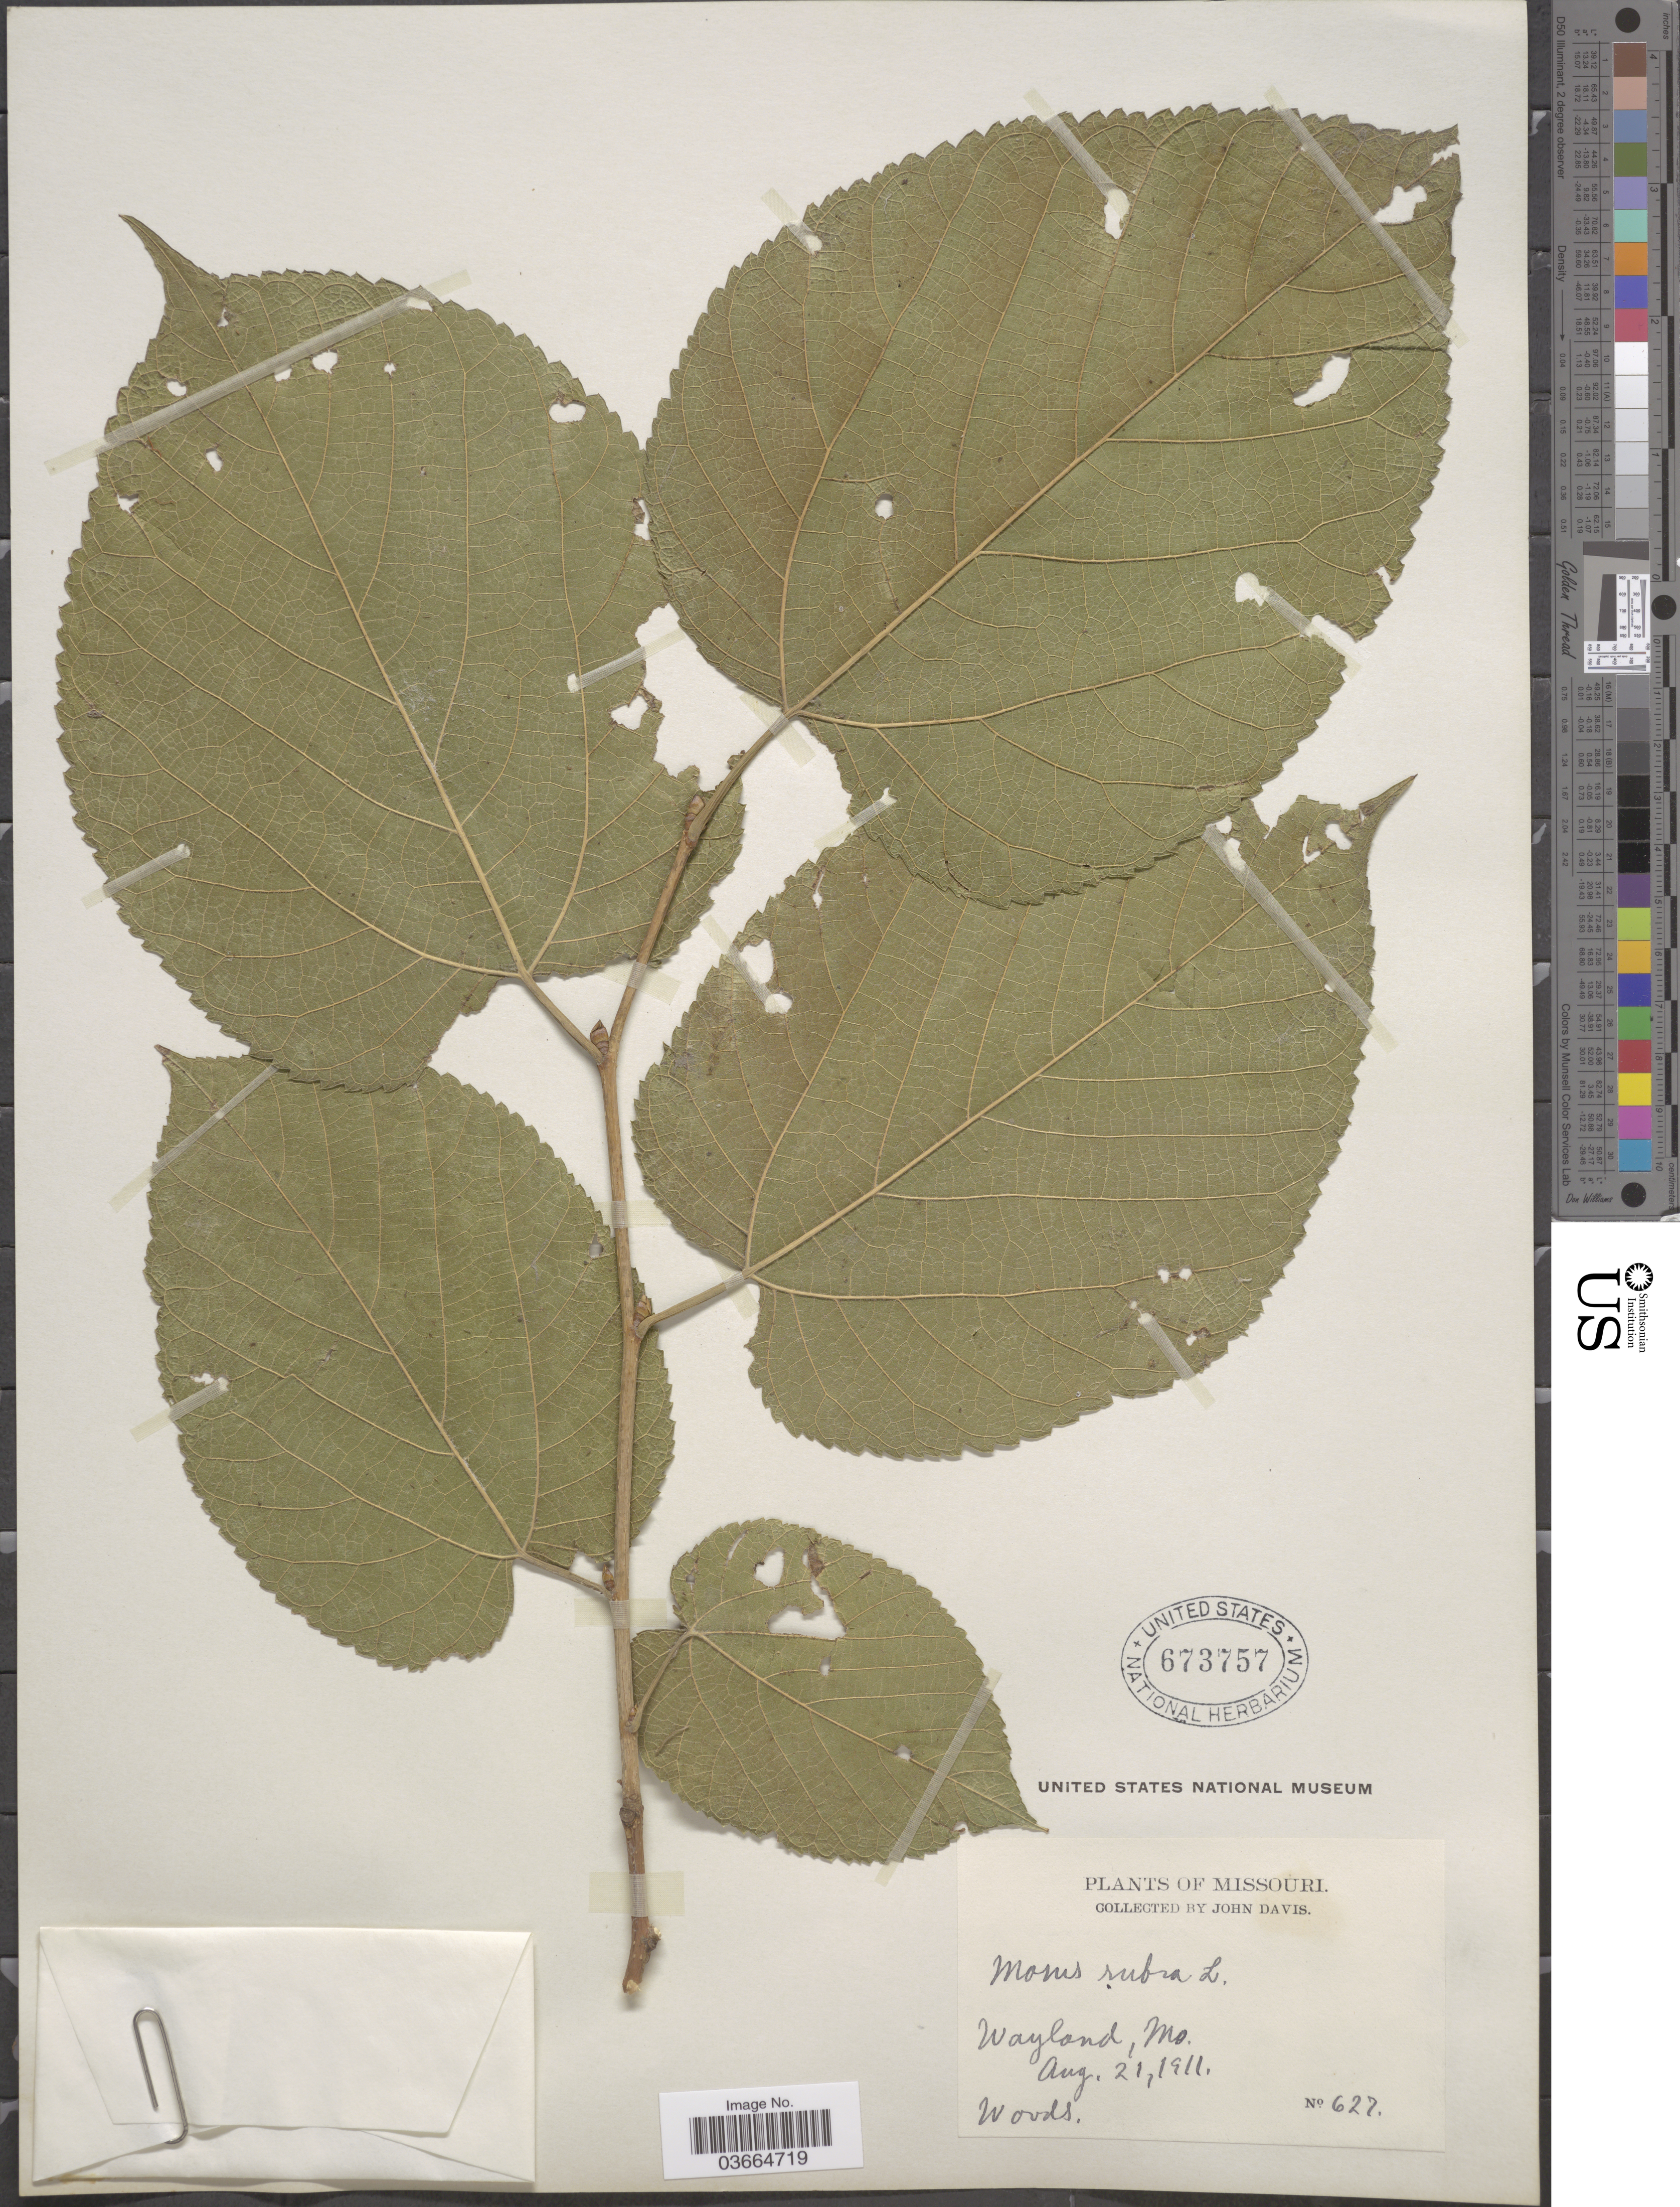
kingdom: Plantae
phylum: Tracheophyta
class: Magnoliopsida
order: Rosales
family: Moraceae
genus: Morus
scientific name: Morus rubra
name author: L.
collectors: J. Davis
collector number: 627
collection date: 1911-08-21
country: United States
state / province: Missouri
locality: Wayland.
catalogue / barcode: US 673757